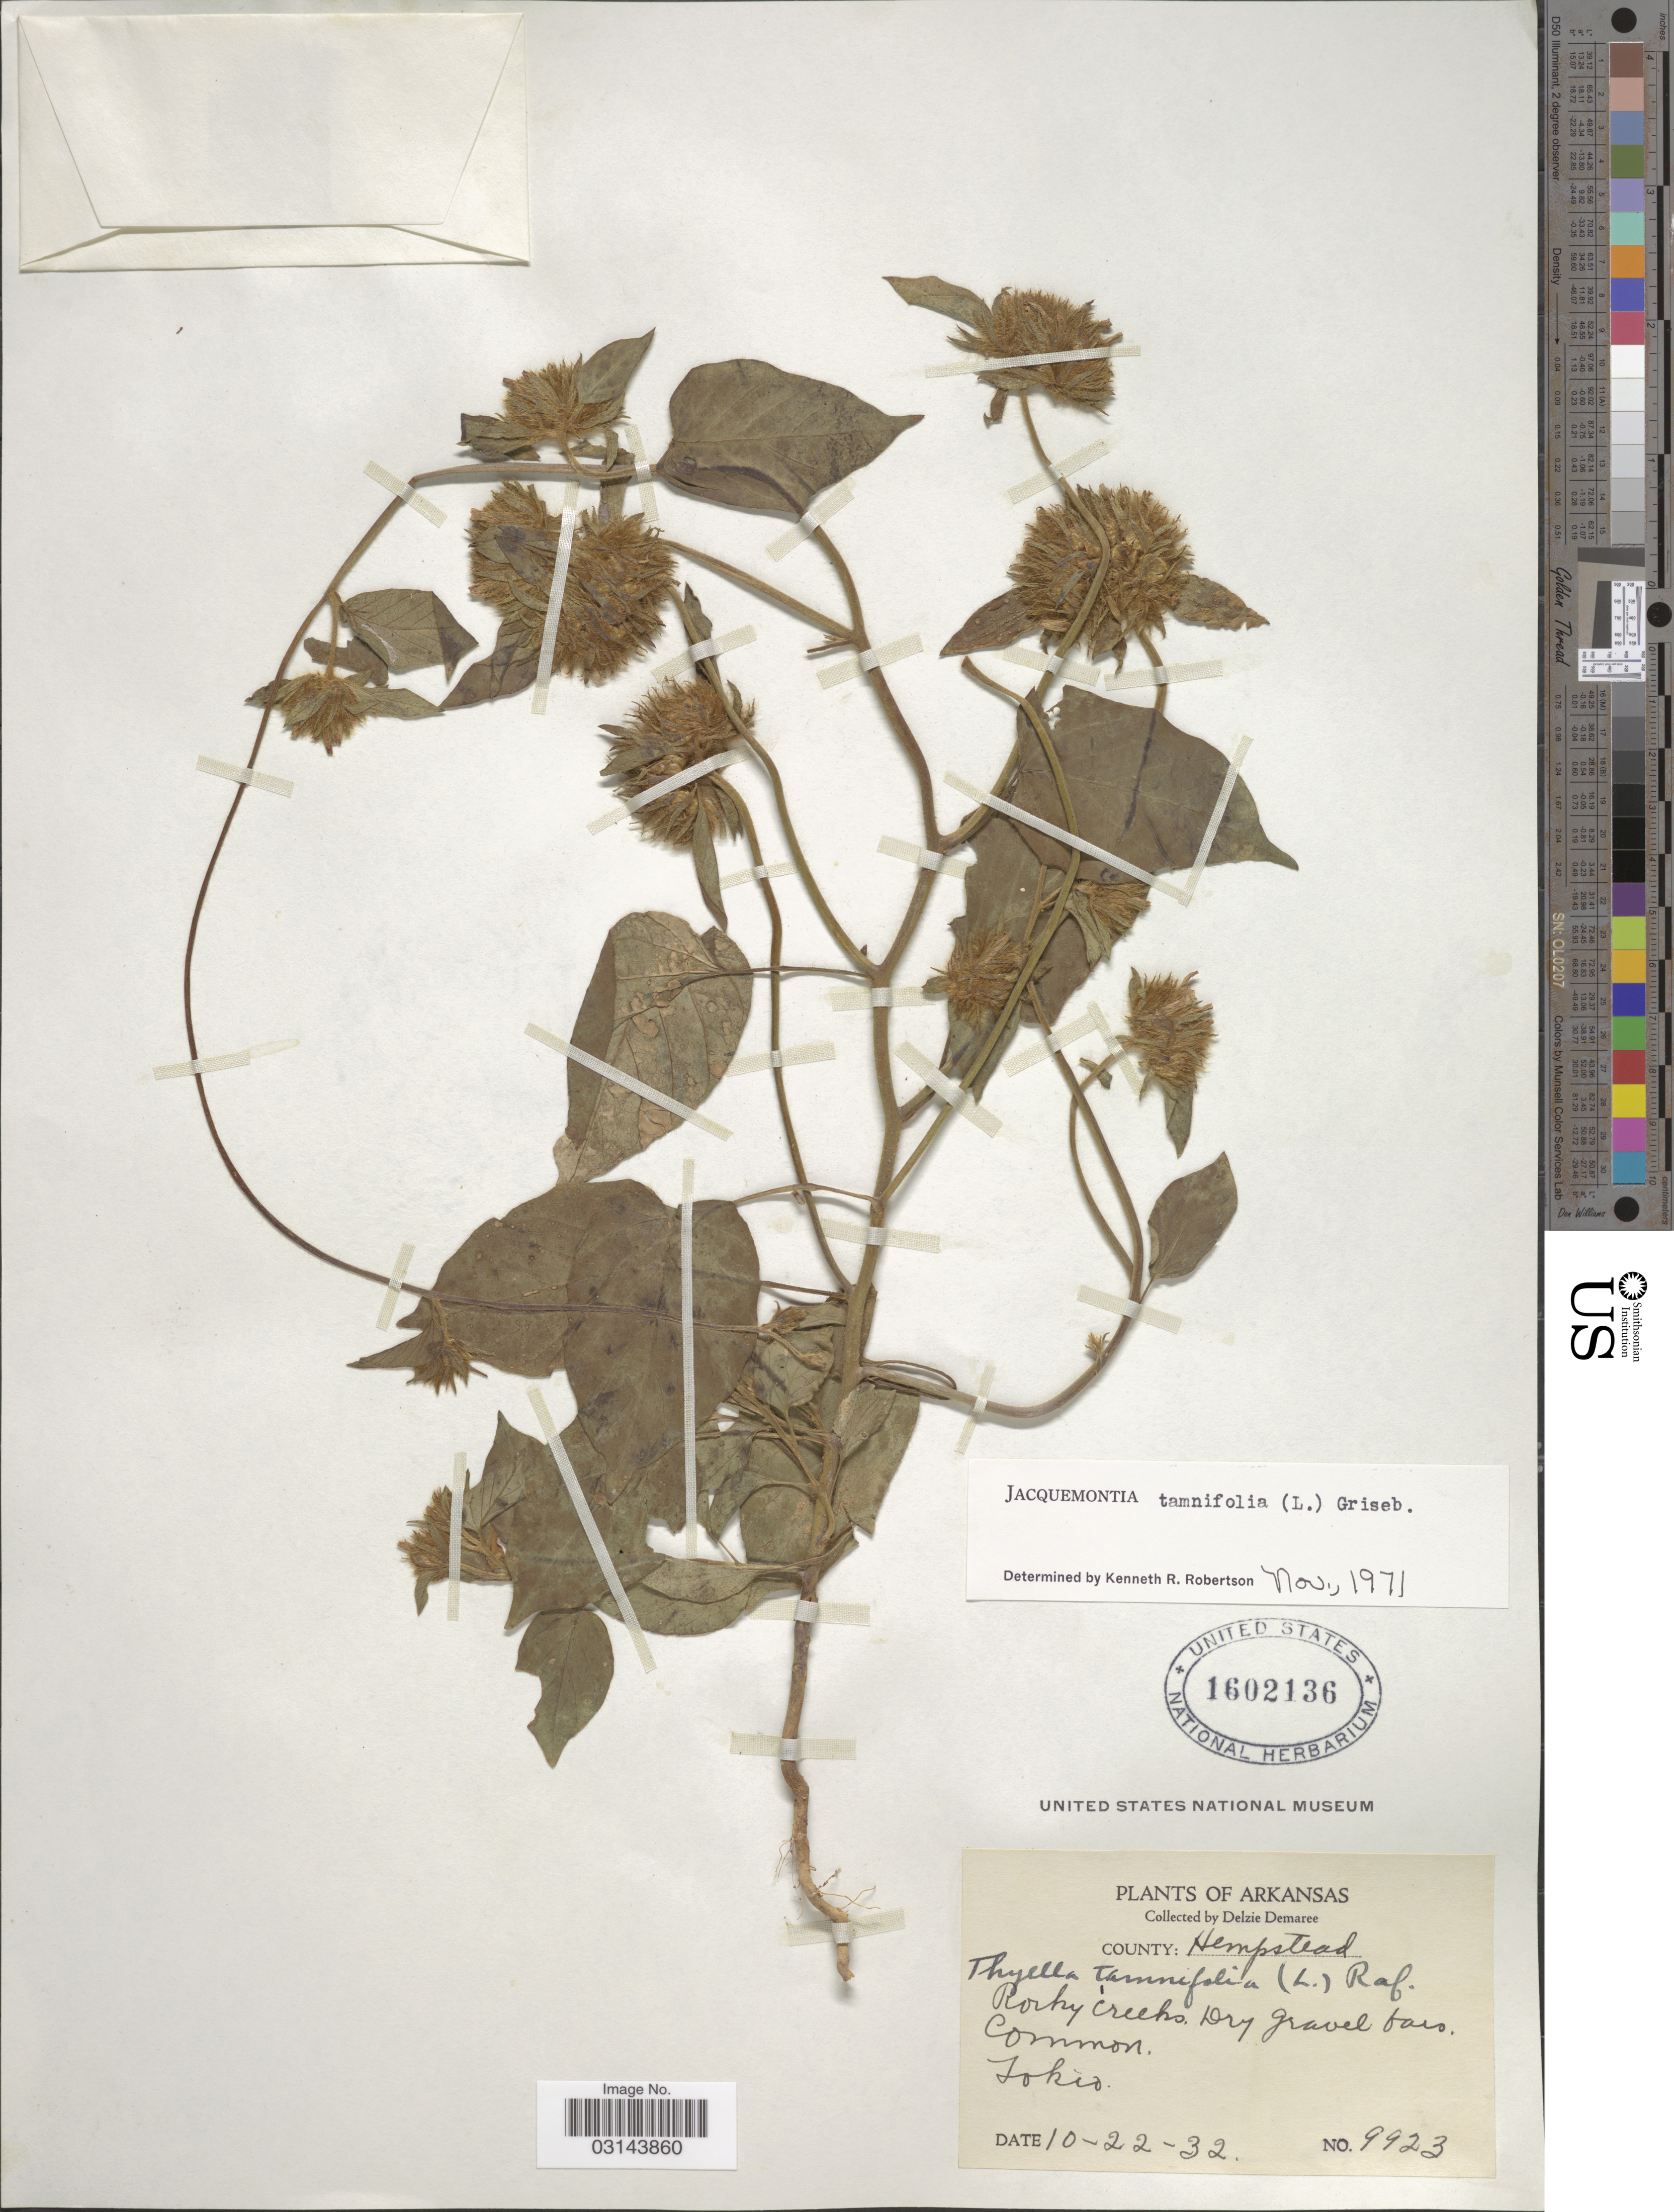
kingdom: Plantae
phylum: Tracheophyta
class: Magnoliopsida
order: Solanales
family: Convolvulaceae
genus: Jacquemontia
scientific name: Jacquemontia tamnifolia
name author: (L.) Griseb.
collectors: D. Demaree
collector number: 9923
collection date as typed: Transcribed d/m/y: 22/10/32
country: United States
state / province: Arkansas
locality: County: Hempstead. Rocky creeks. Tokio.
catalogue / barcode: US 1602136